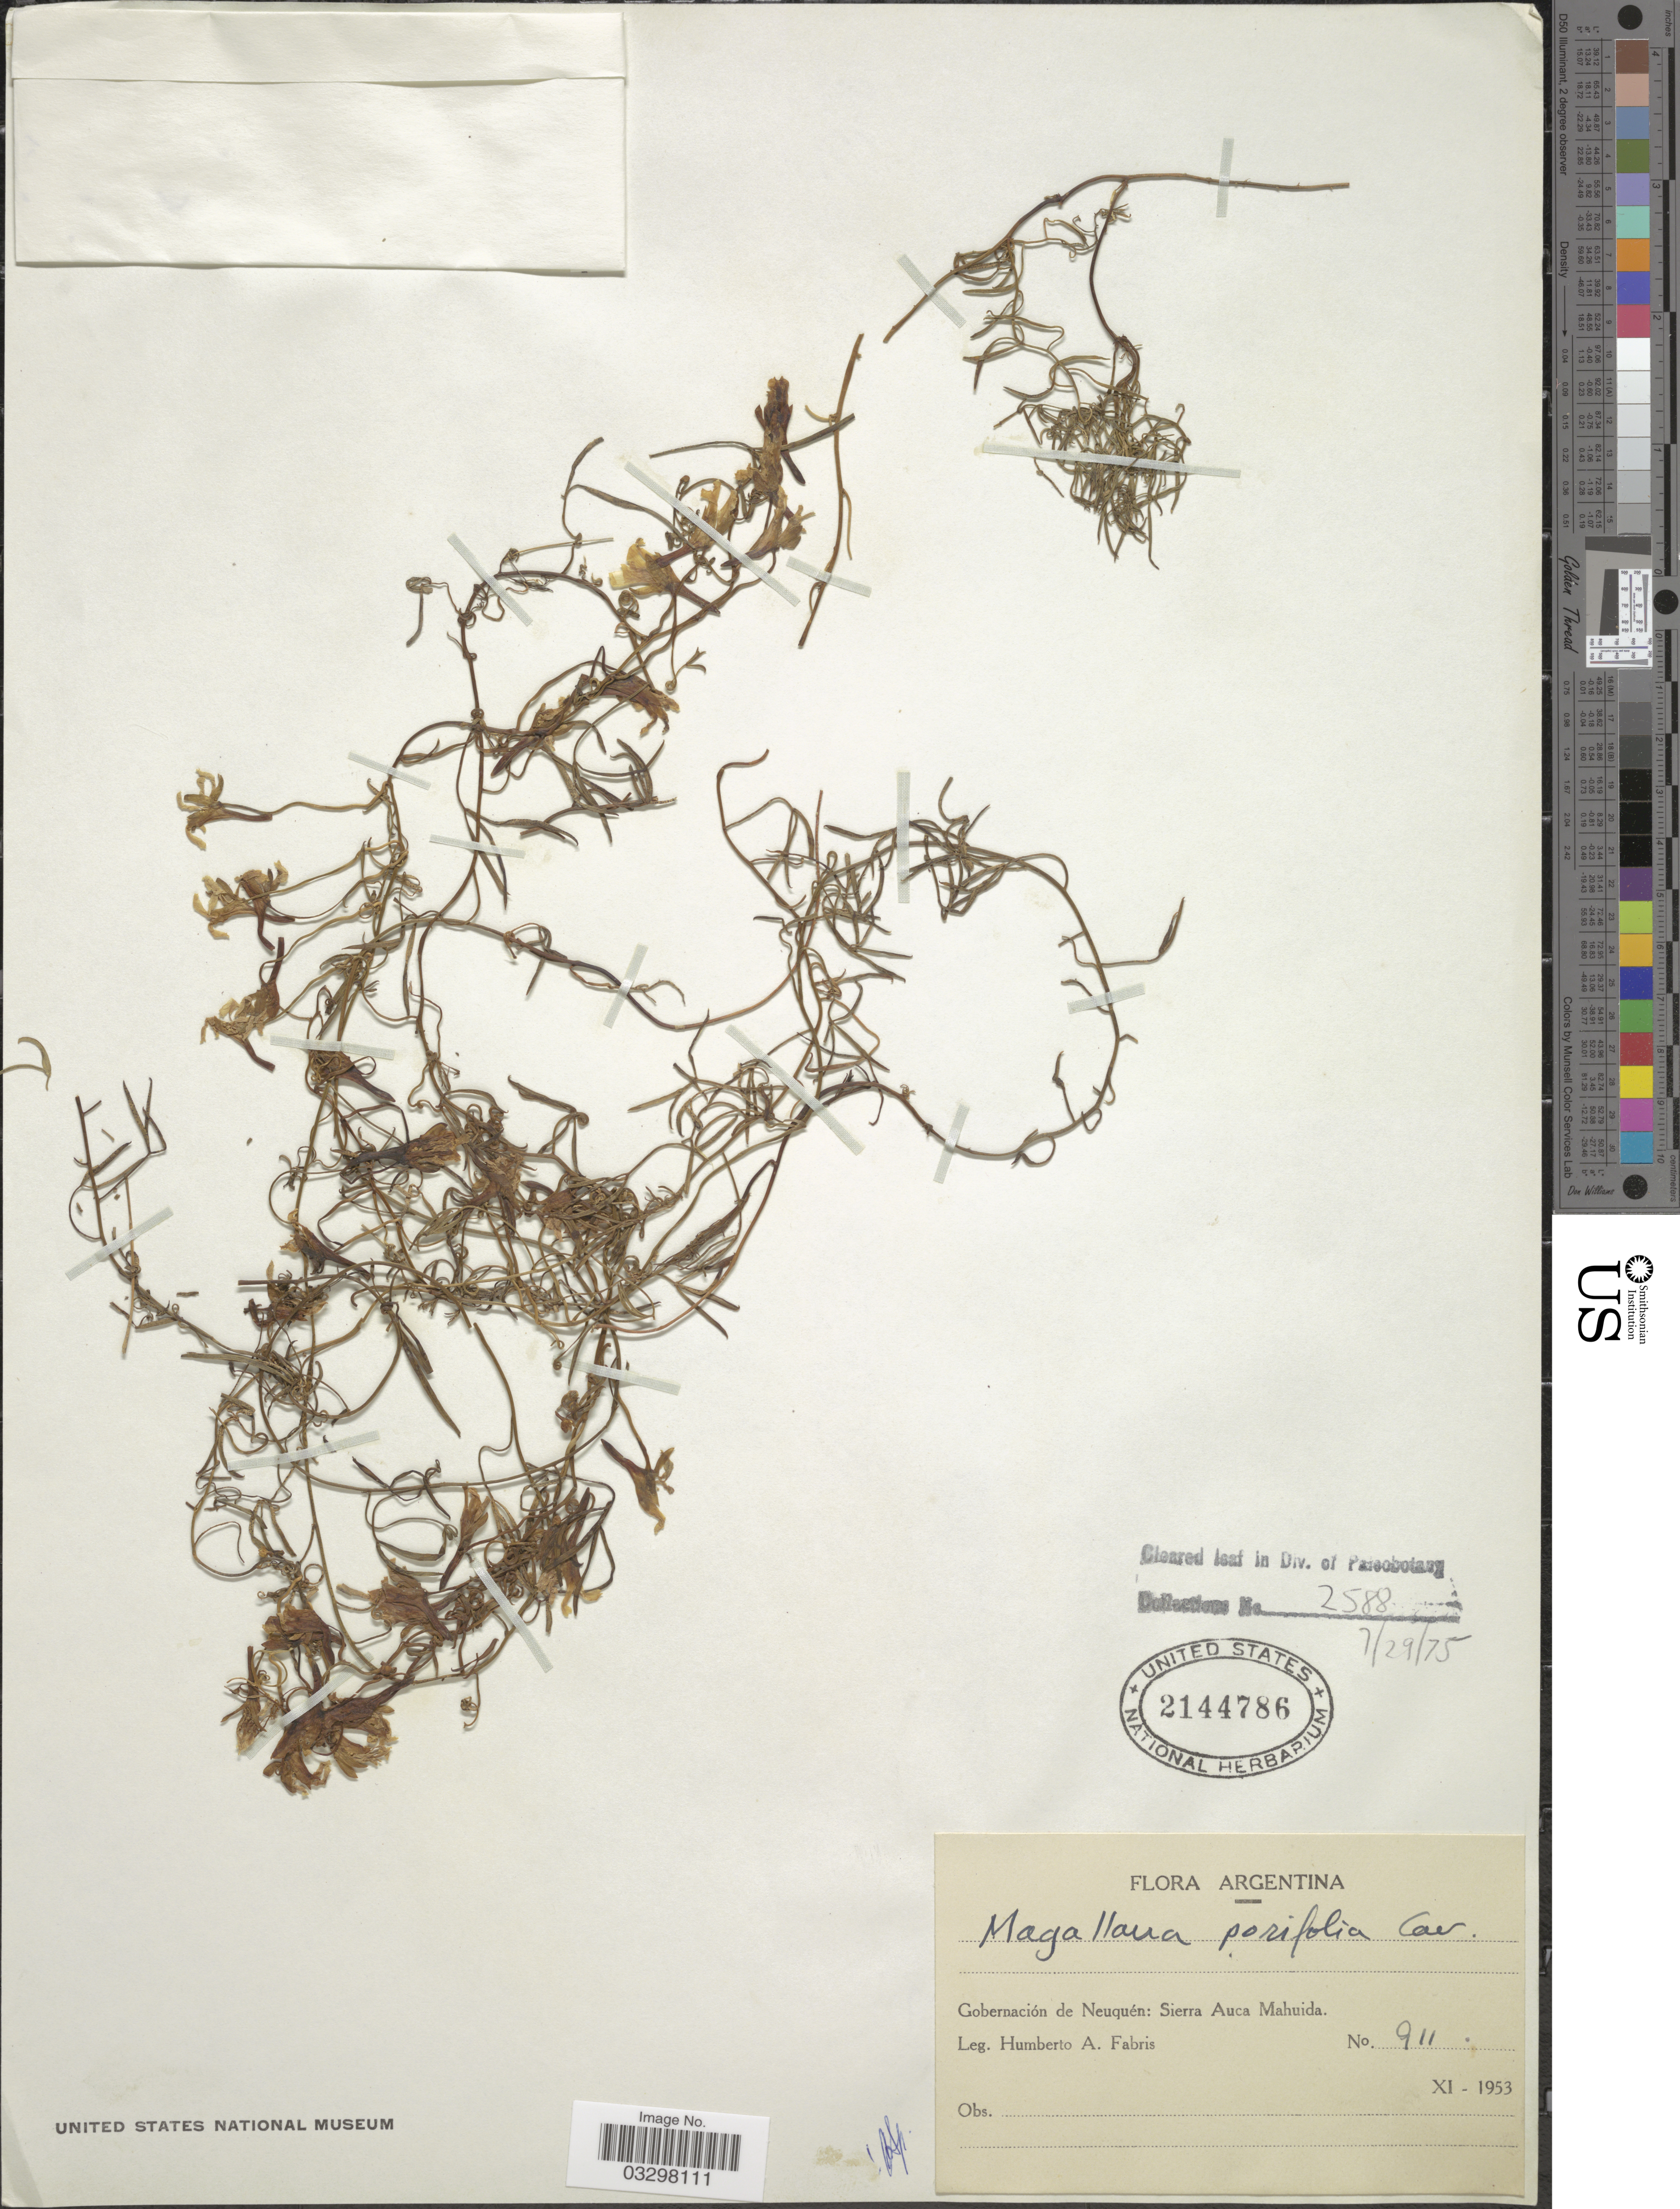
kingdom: Plantae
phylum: Tracheophyta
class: Magnoliopsida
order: Brassicales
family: Tropaeolaceae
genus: Tropaeolum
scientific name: Tropaeolum porifolium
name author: (Cav.) L. Andersson & S. Andersson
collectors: H. A. Fabris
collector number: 911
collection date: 1953-11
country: Argentina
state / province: Neuquen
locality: Gobernación de Neuquén: Sierra Auca Mahuida.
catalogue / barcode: US 2144786